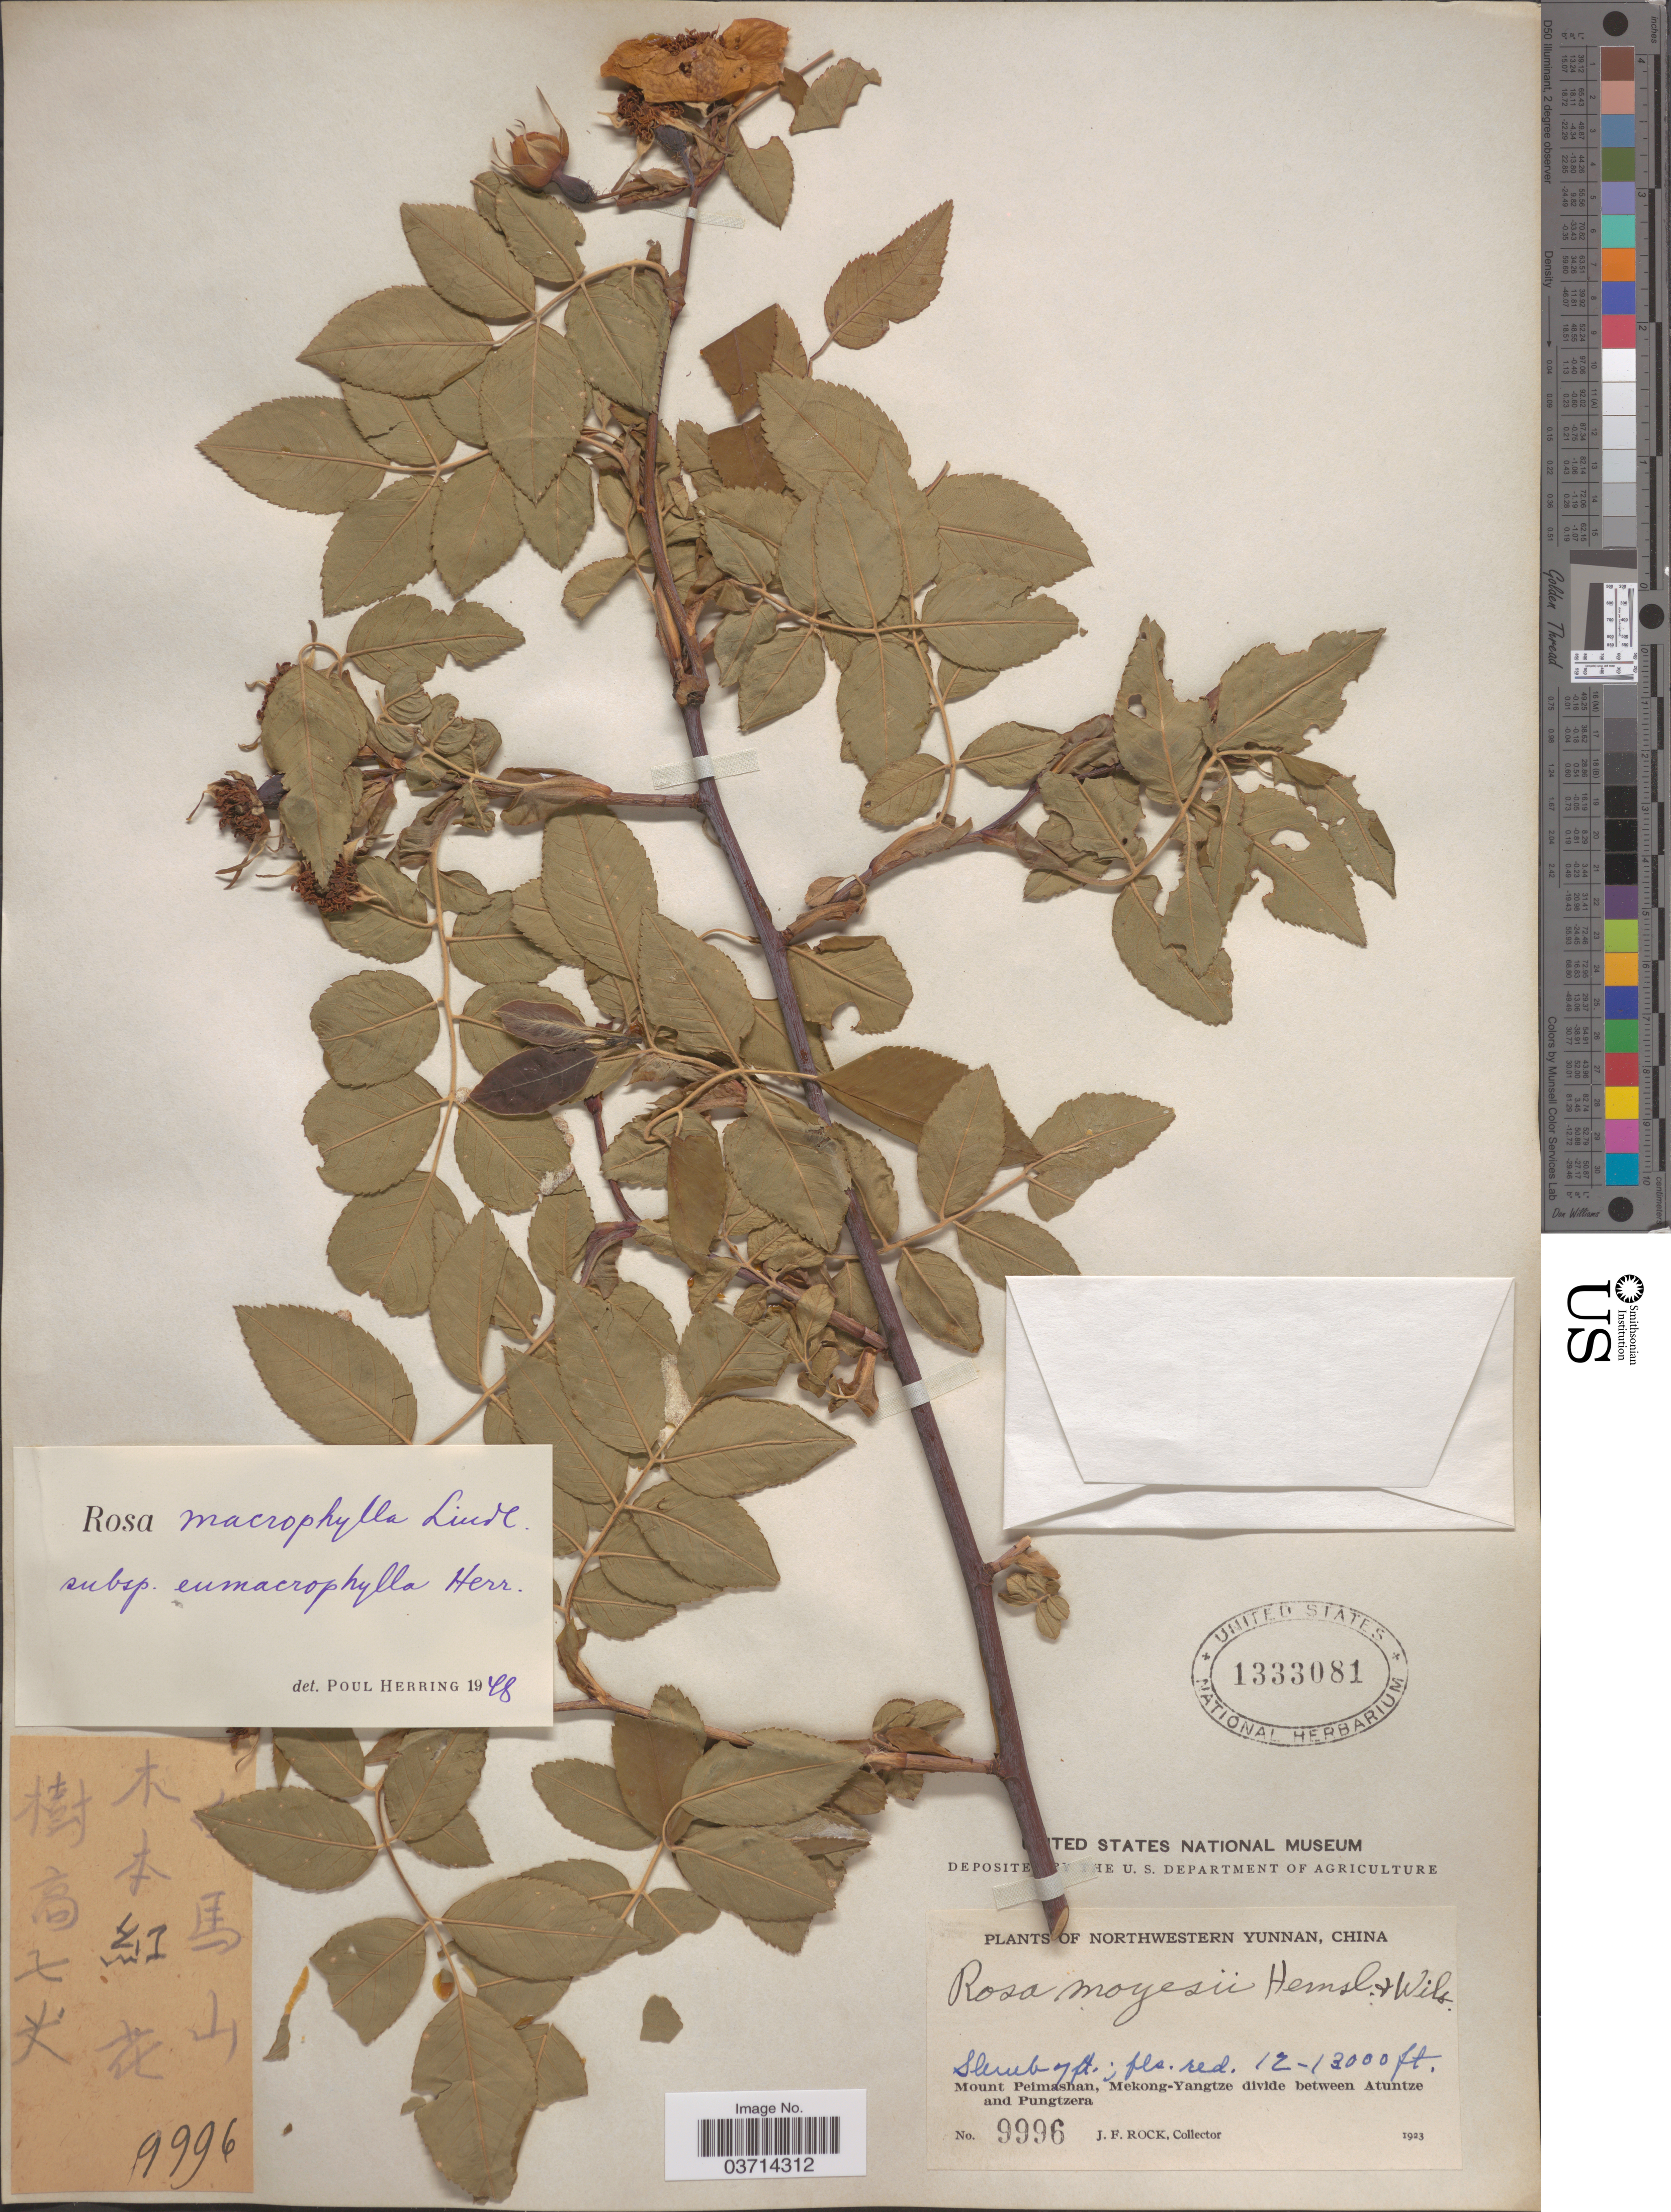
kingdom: Plantae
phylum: Tracheophyta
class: Magnoliopsida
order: Rosales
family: Rosaceae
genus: Rosa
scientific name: Rosa macrophylla var. macrophylla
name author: Lindl.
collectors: J. Rock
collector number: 9996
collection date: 1923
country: China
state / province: Yunnan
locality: Northwestern Yunnan. Mount Peimashan, Mekong-Yangtze divide between Atuntze and Pungtzera.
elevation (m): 3658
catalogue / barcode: US 1333081